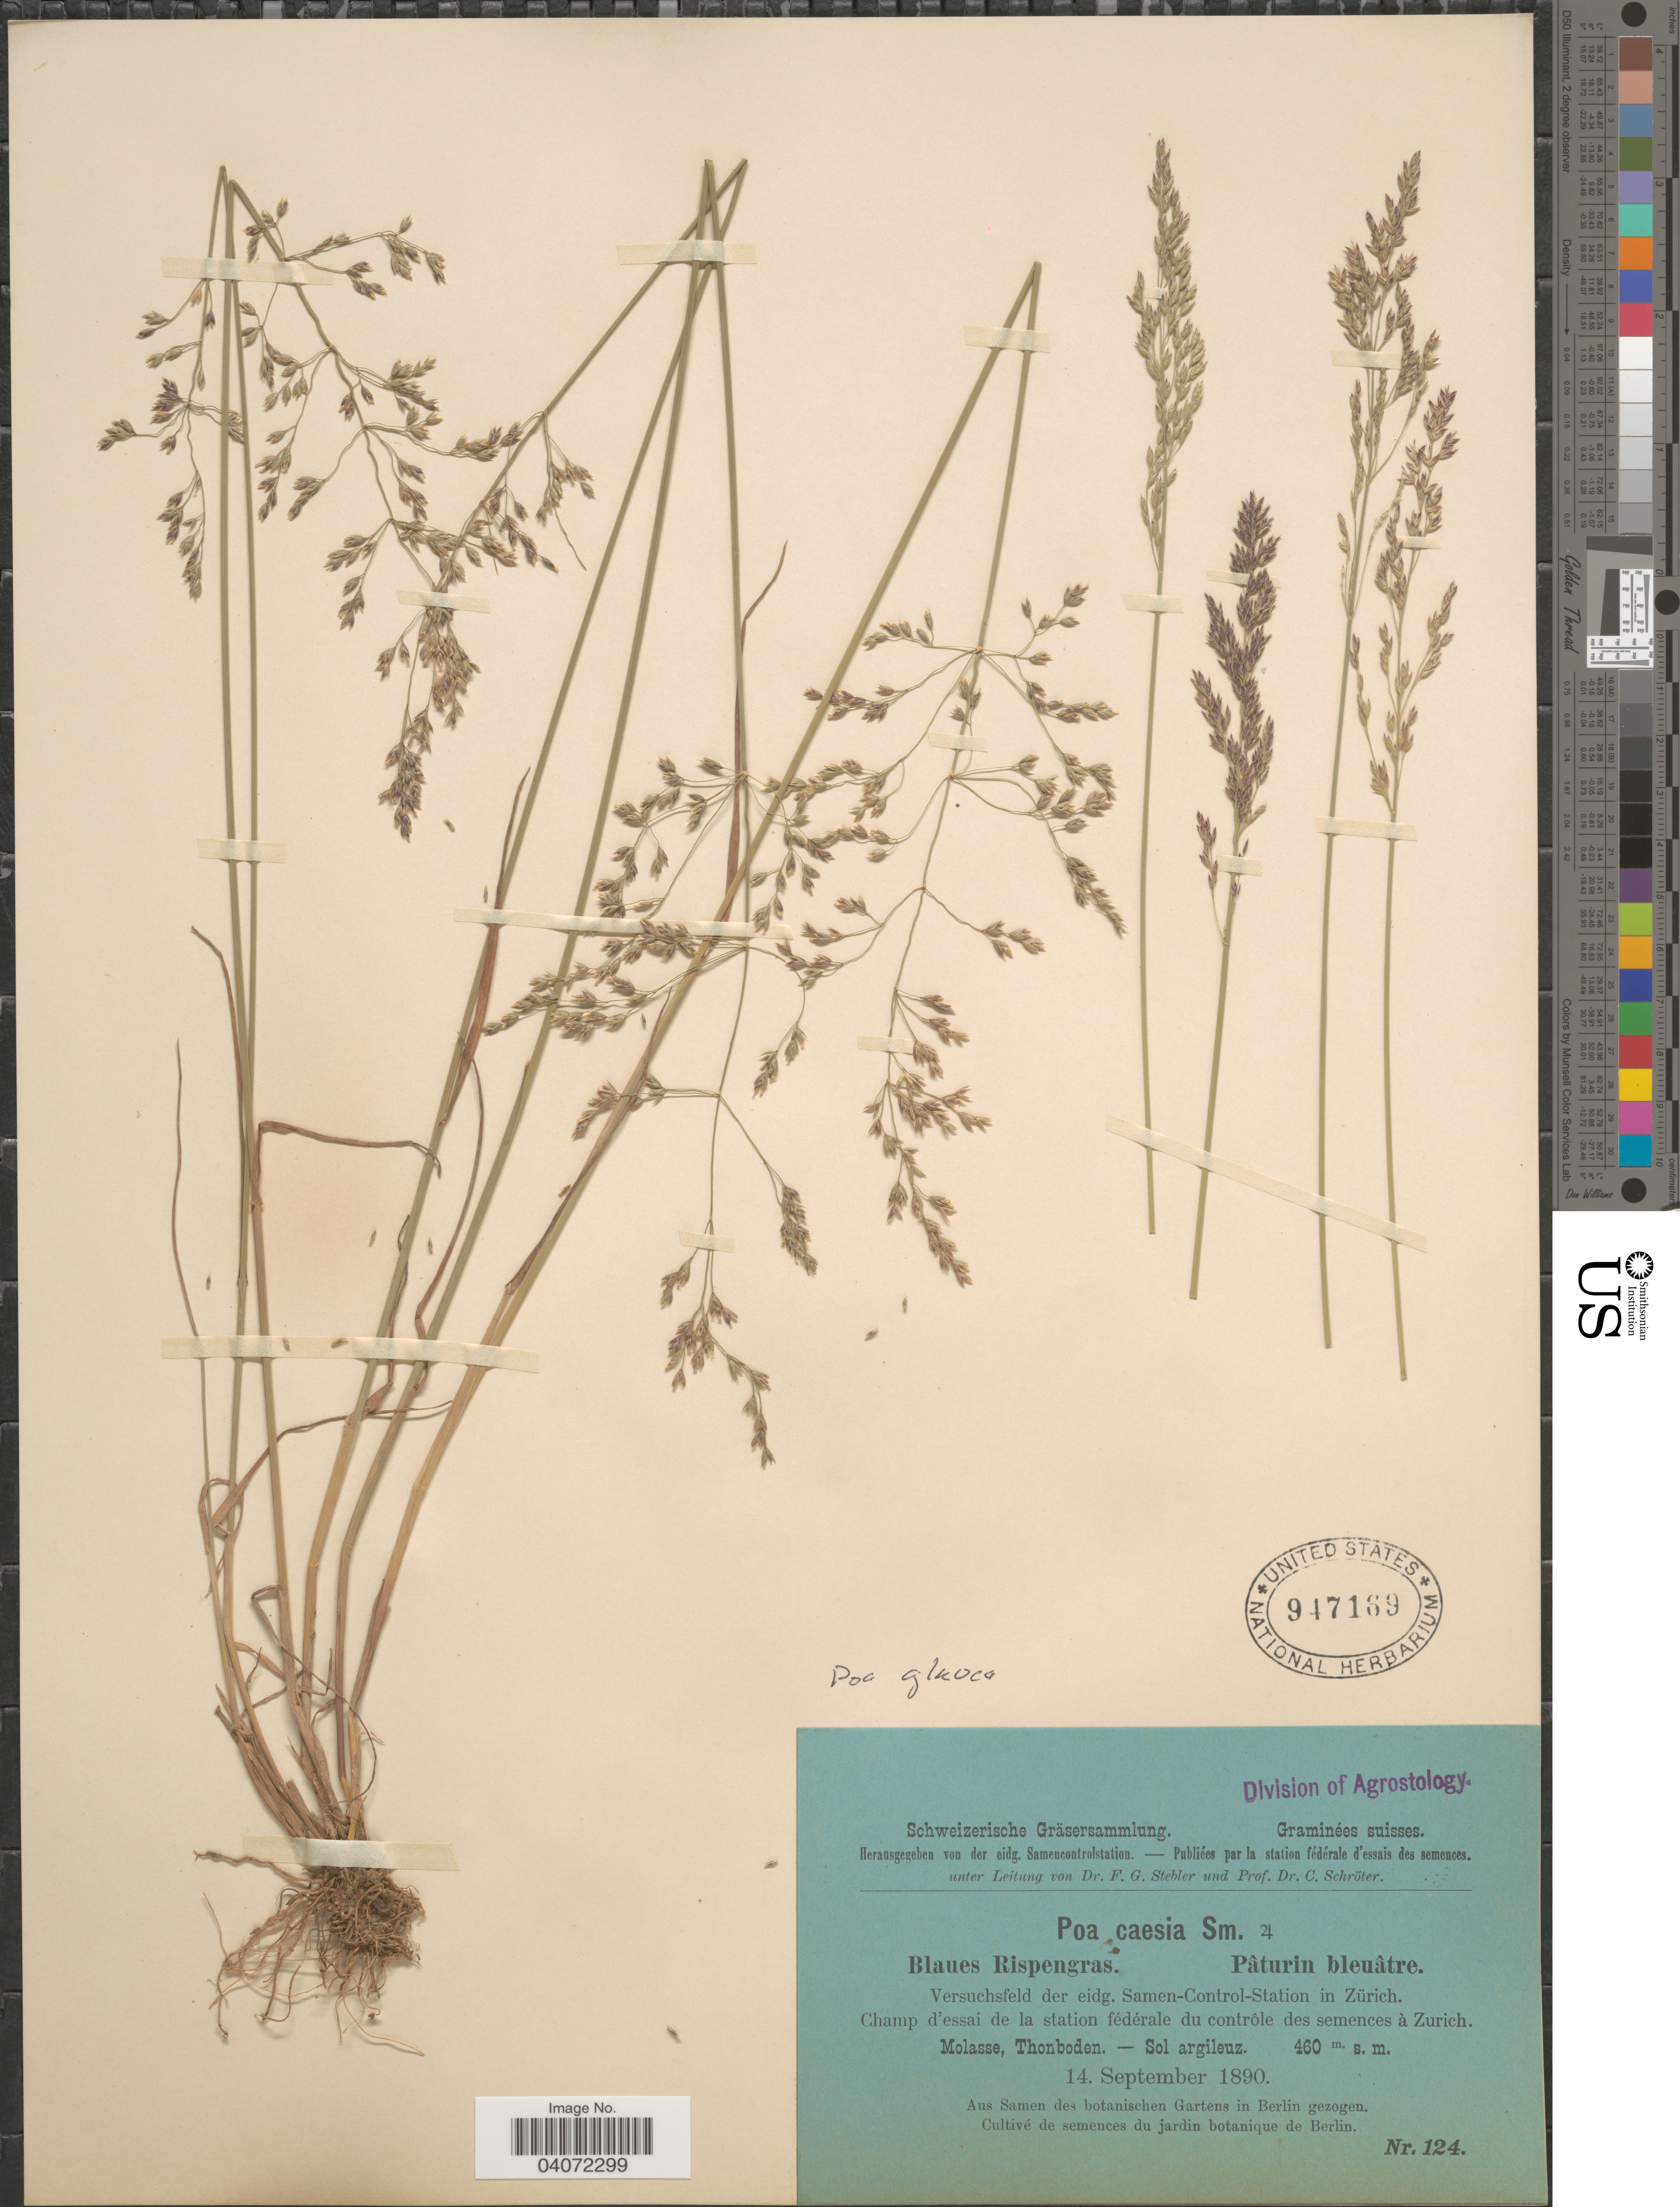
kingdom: Plantae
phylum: Tracheophyta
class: Liliopsida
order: Poales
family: Poaceae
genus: Poa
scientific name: Poa glauca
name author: Vahl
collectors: Stebler, F.G. & Schröter, C.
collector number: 124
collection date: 1890-09-14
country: Switzerland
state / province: Zurich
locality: Veruchfels der eidg. Samen-Contro-Station in Zurich. Champ d'essai de la station federale du controle des semences a Zurich. Molasse, Thonboden.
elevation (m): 460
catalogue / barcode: US 947169